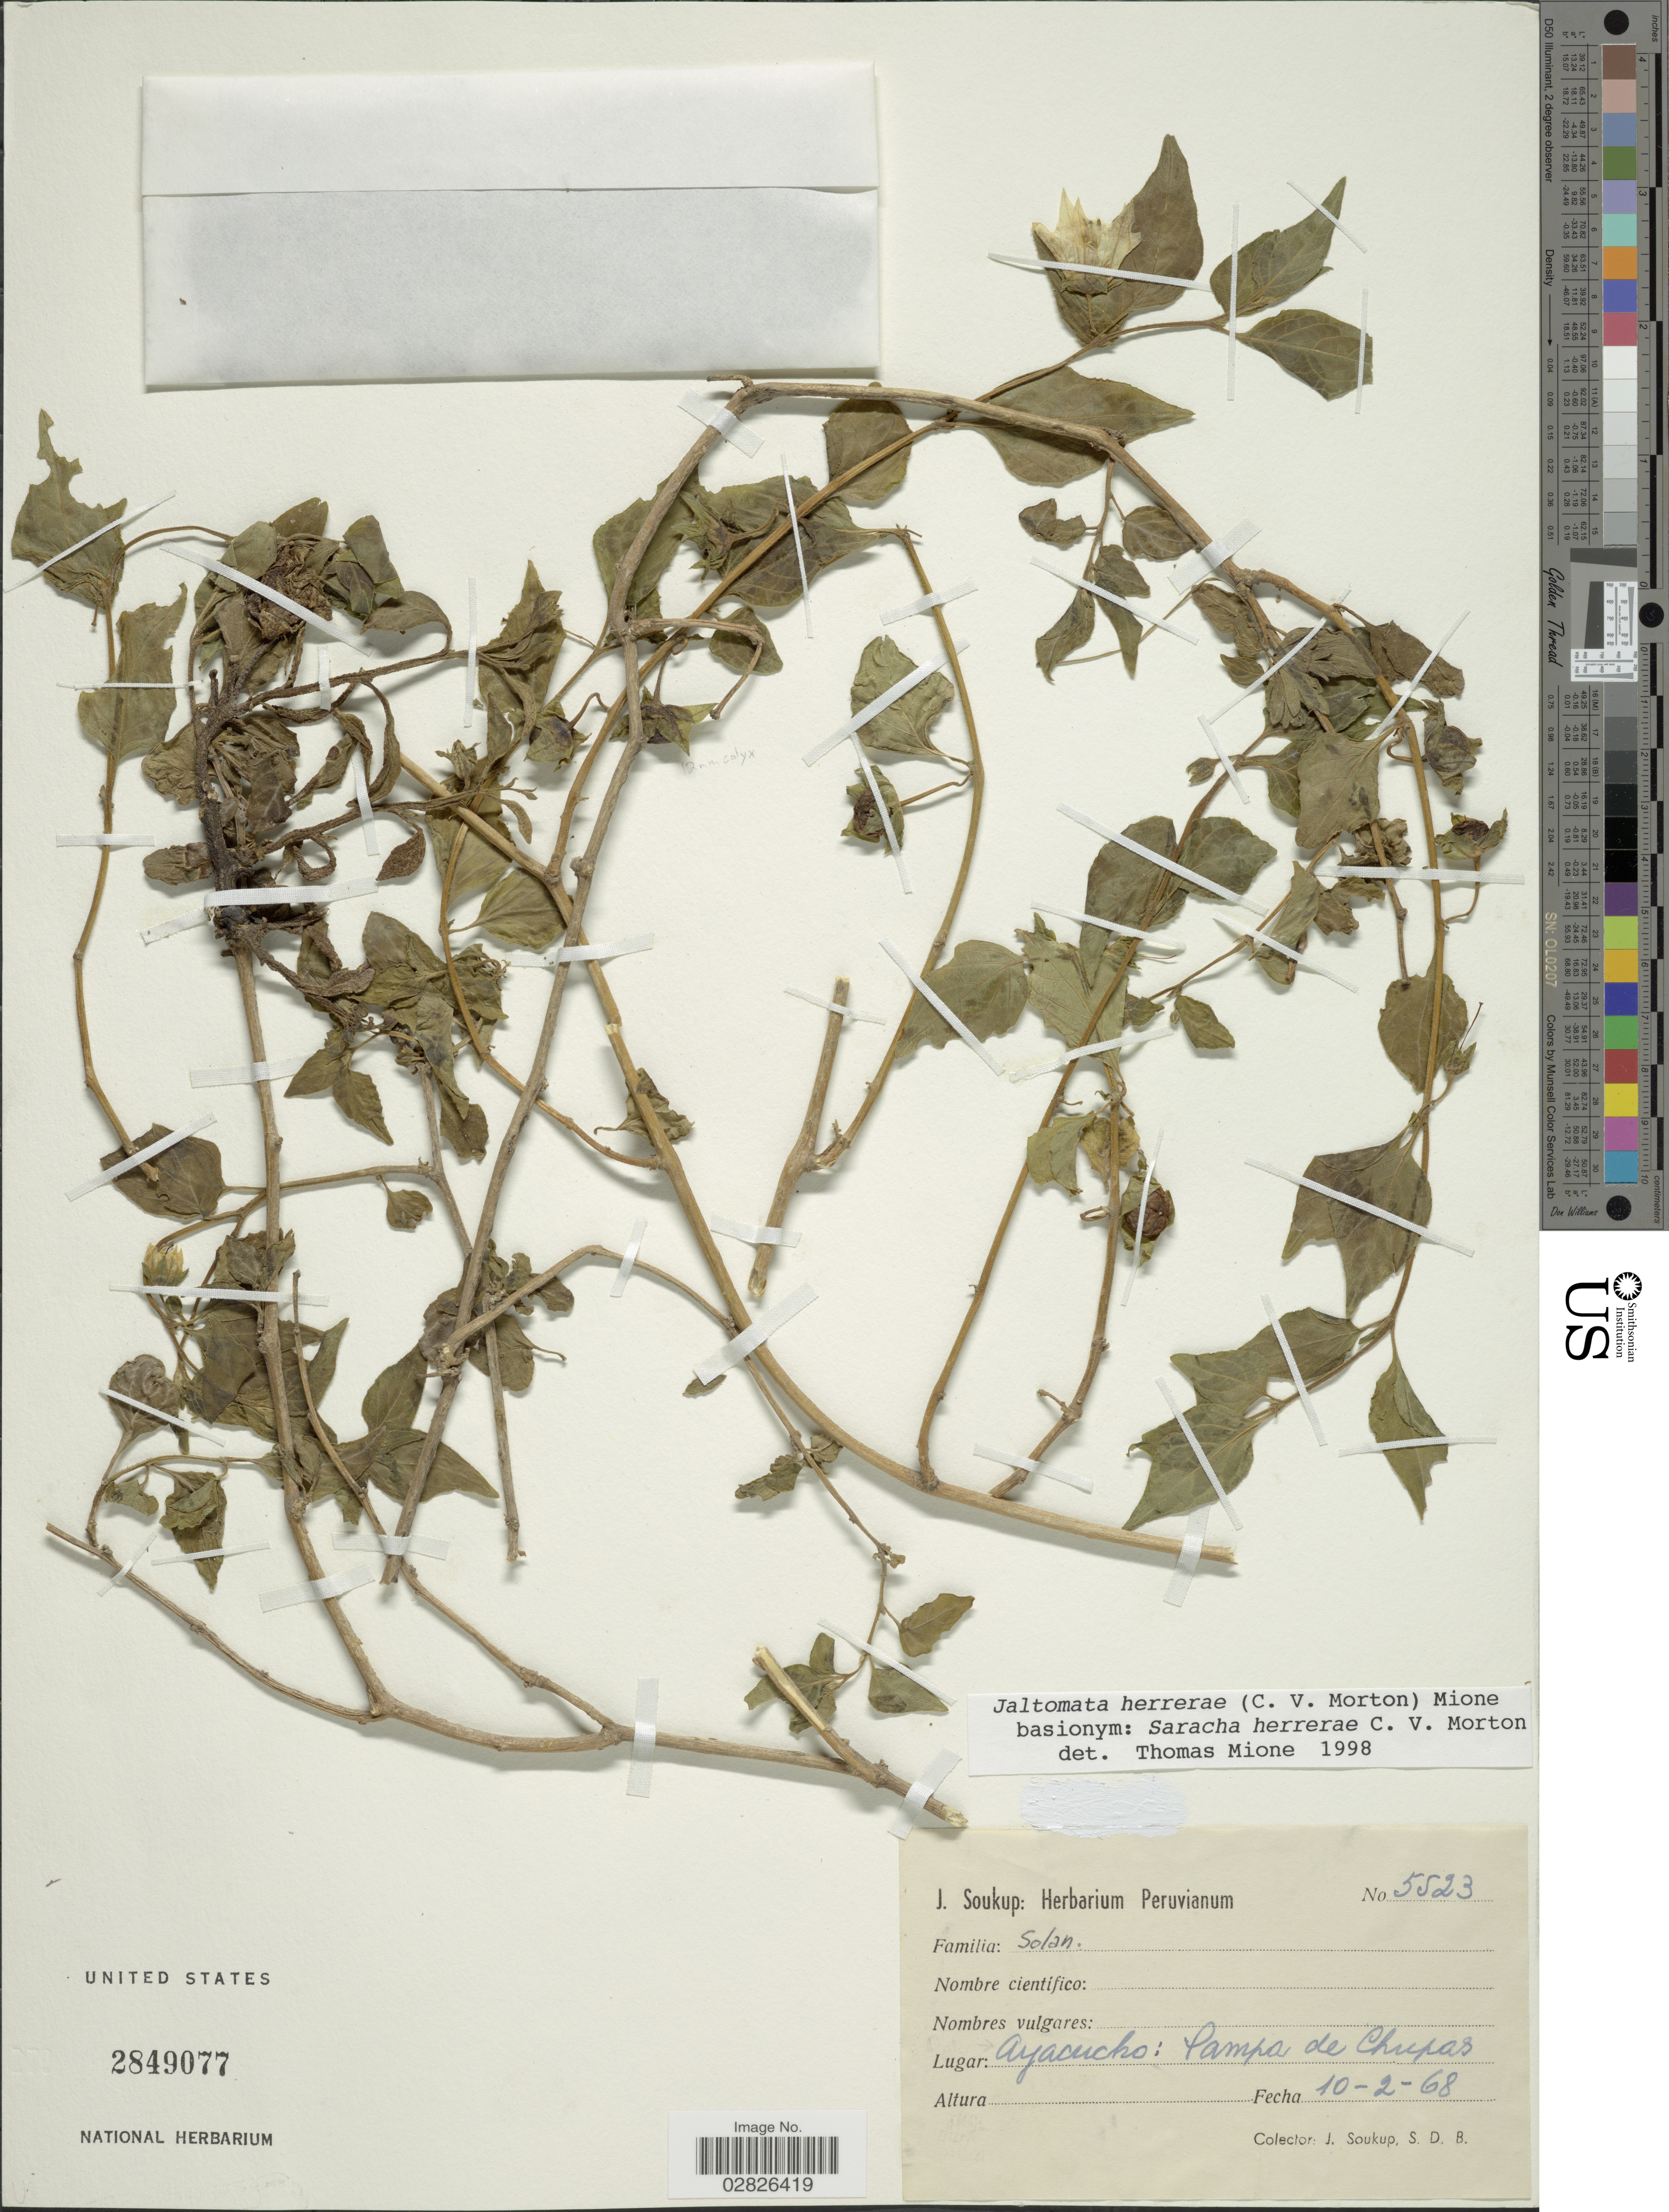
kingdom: Plantae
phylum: Tracheophyta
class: Magnoliopsida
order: Solanales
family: Solanaceae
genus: Jaltomata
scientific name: Jaltomata herrerae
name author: (C.V. Morton) Mione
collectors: J. Soukup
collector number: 5523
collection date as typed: Transcribed d/m/y: 10/2/68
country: Peru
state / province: Ayacucho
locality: Pampa de Chupas.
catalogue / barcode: US 2849077